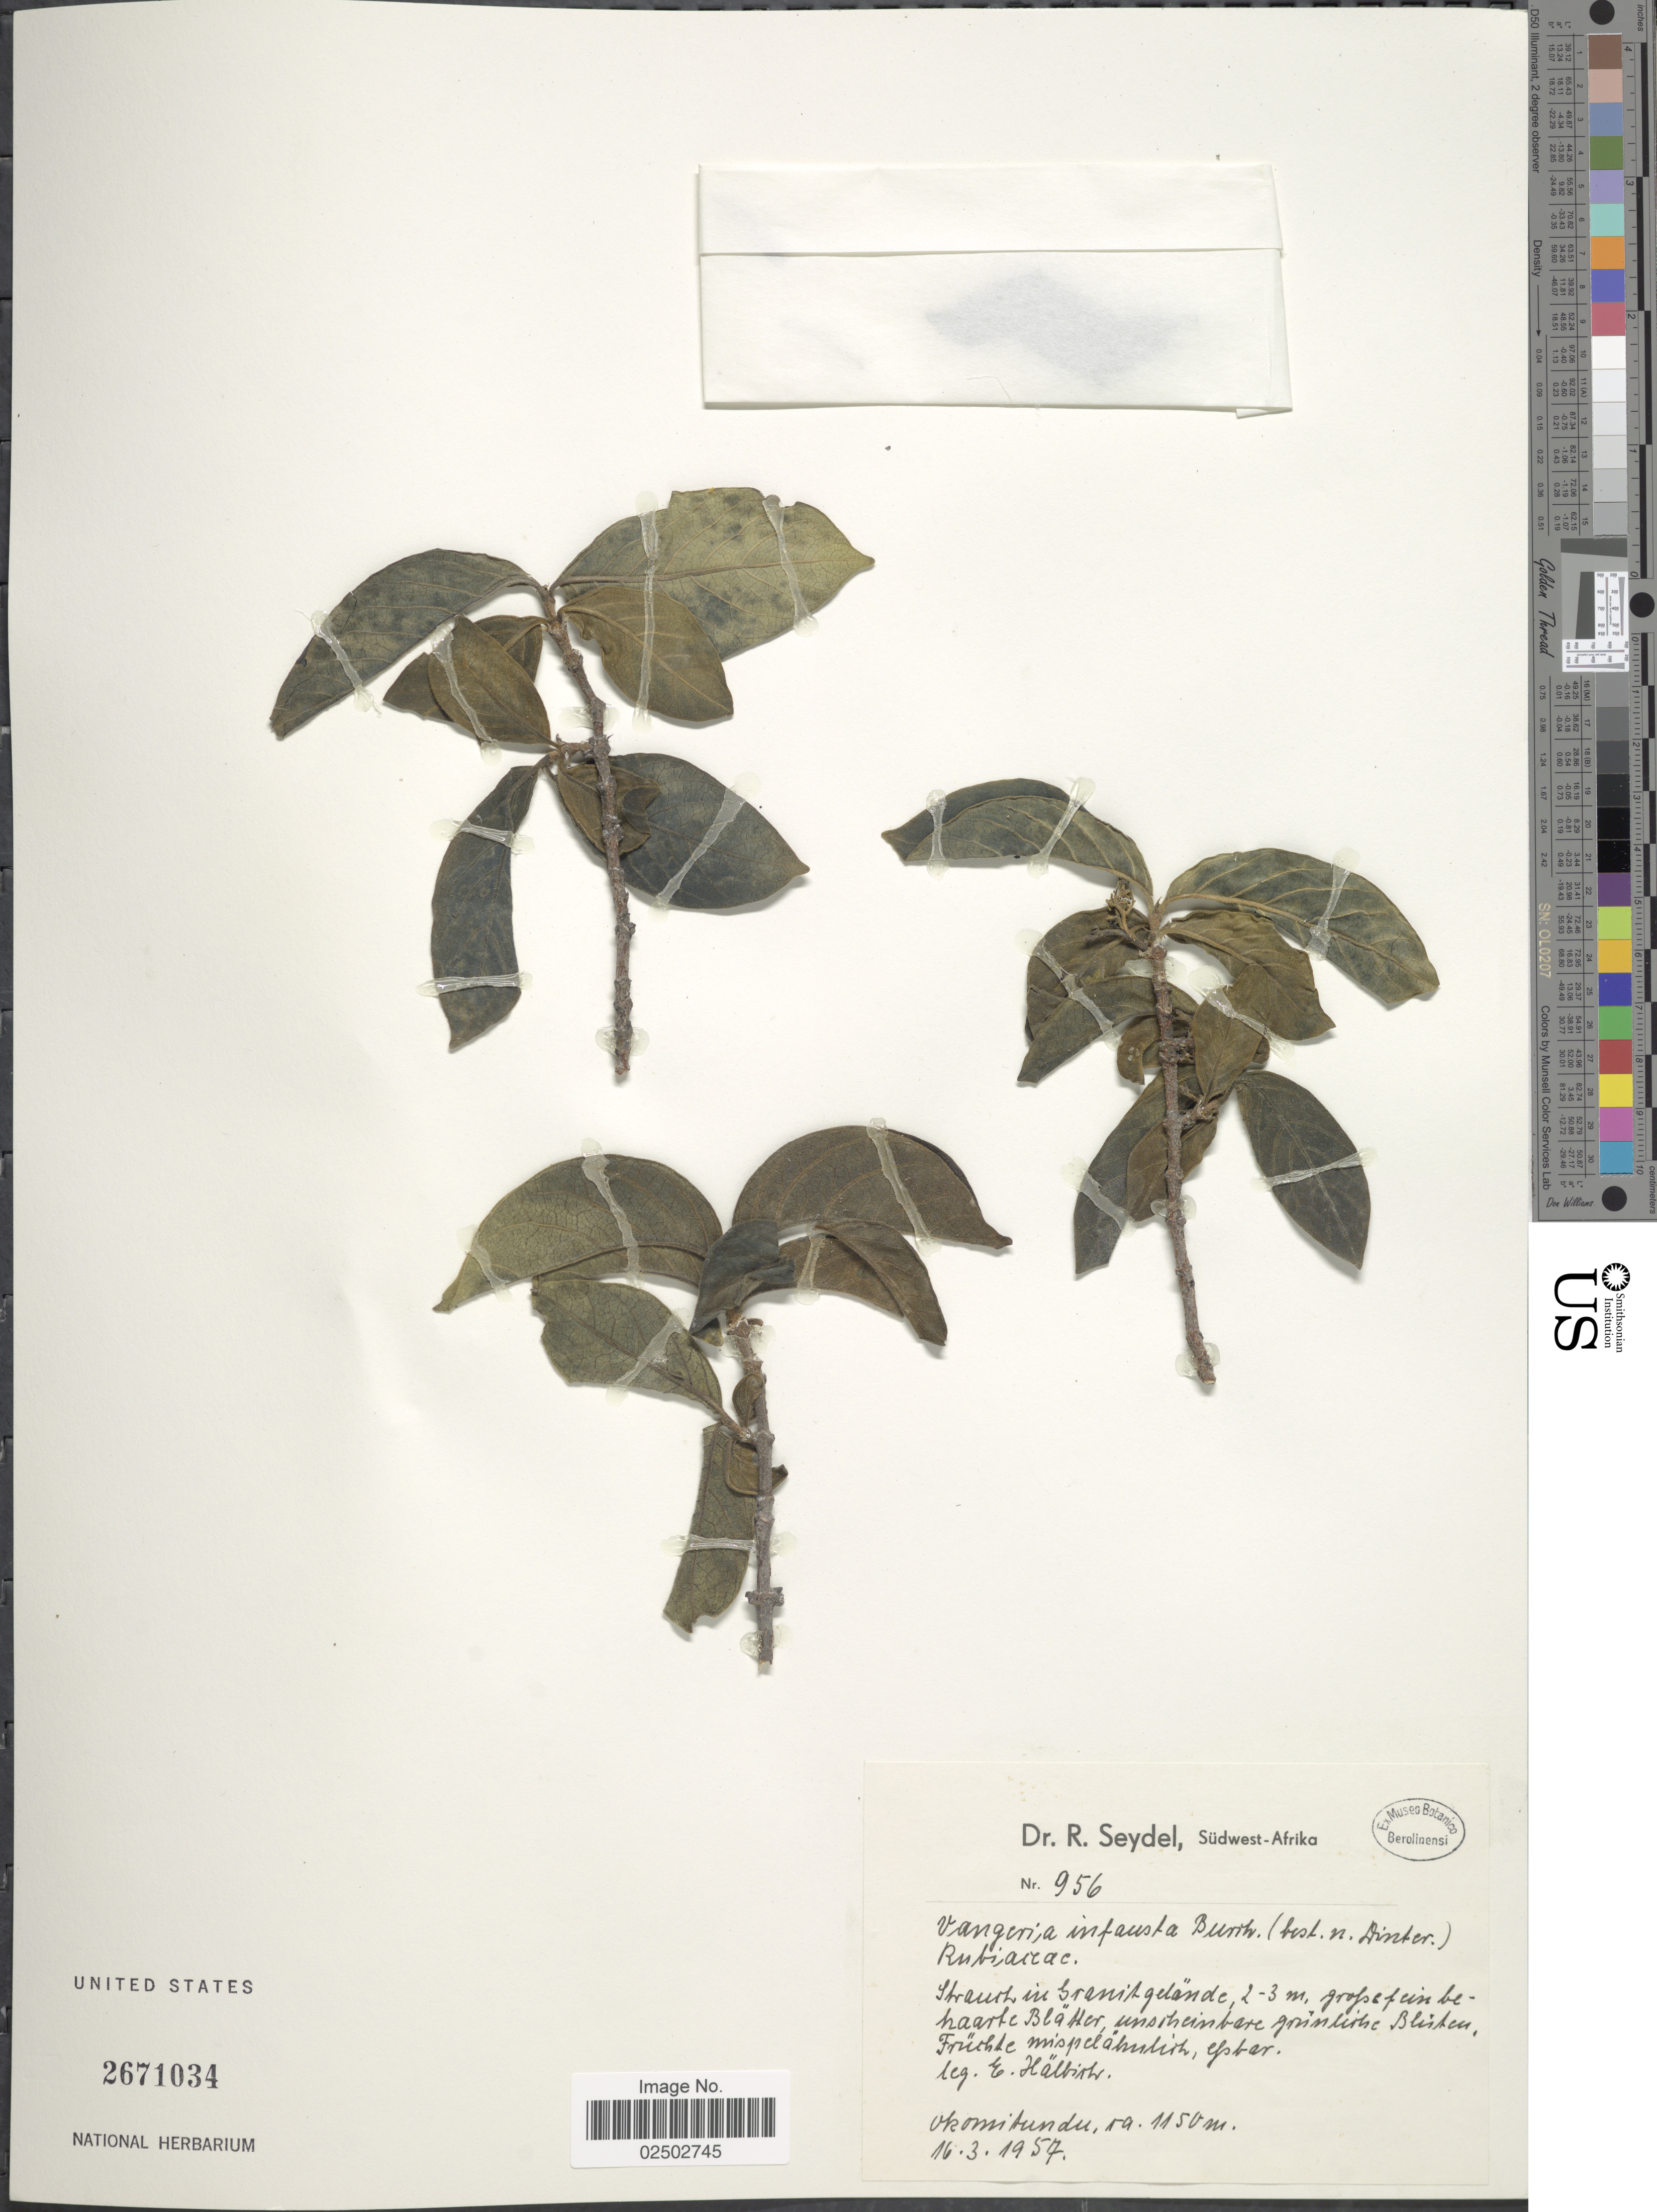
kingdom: Plantae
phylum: Tracheophyta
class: Magnoliopsida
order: Gentianales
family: Rubiaceae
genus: Vangueria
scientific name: Vangueria infausta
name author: D.G. Burch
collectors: E. Hälbirt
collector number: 956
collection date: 1957-03-16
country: Namibia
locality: Okomitundu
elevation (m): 1150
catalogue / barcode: US 2671034